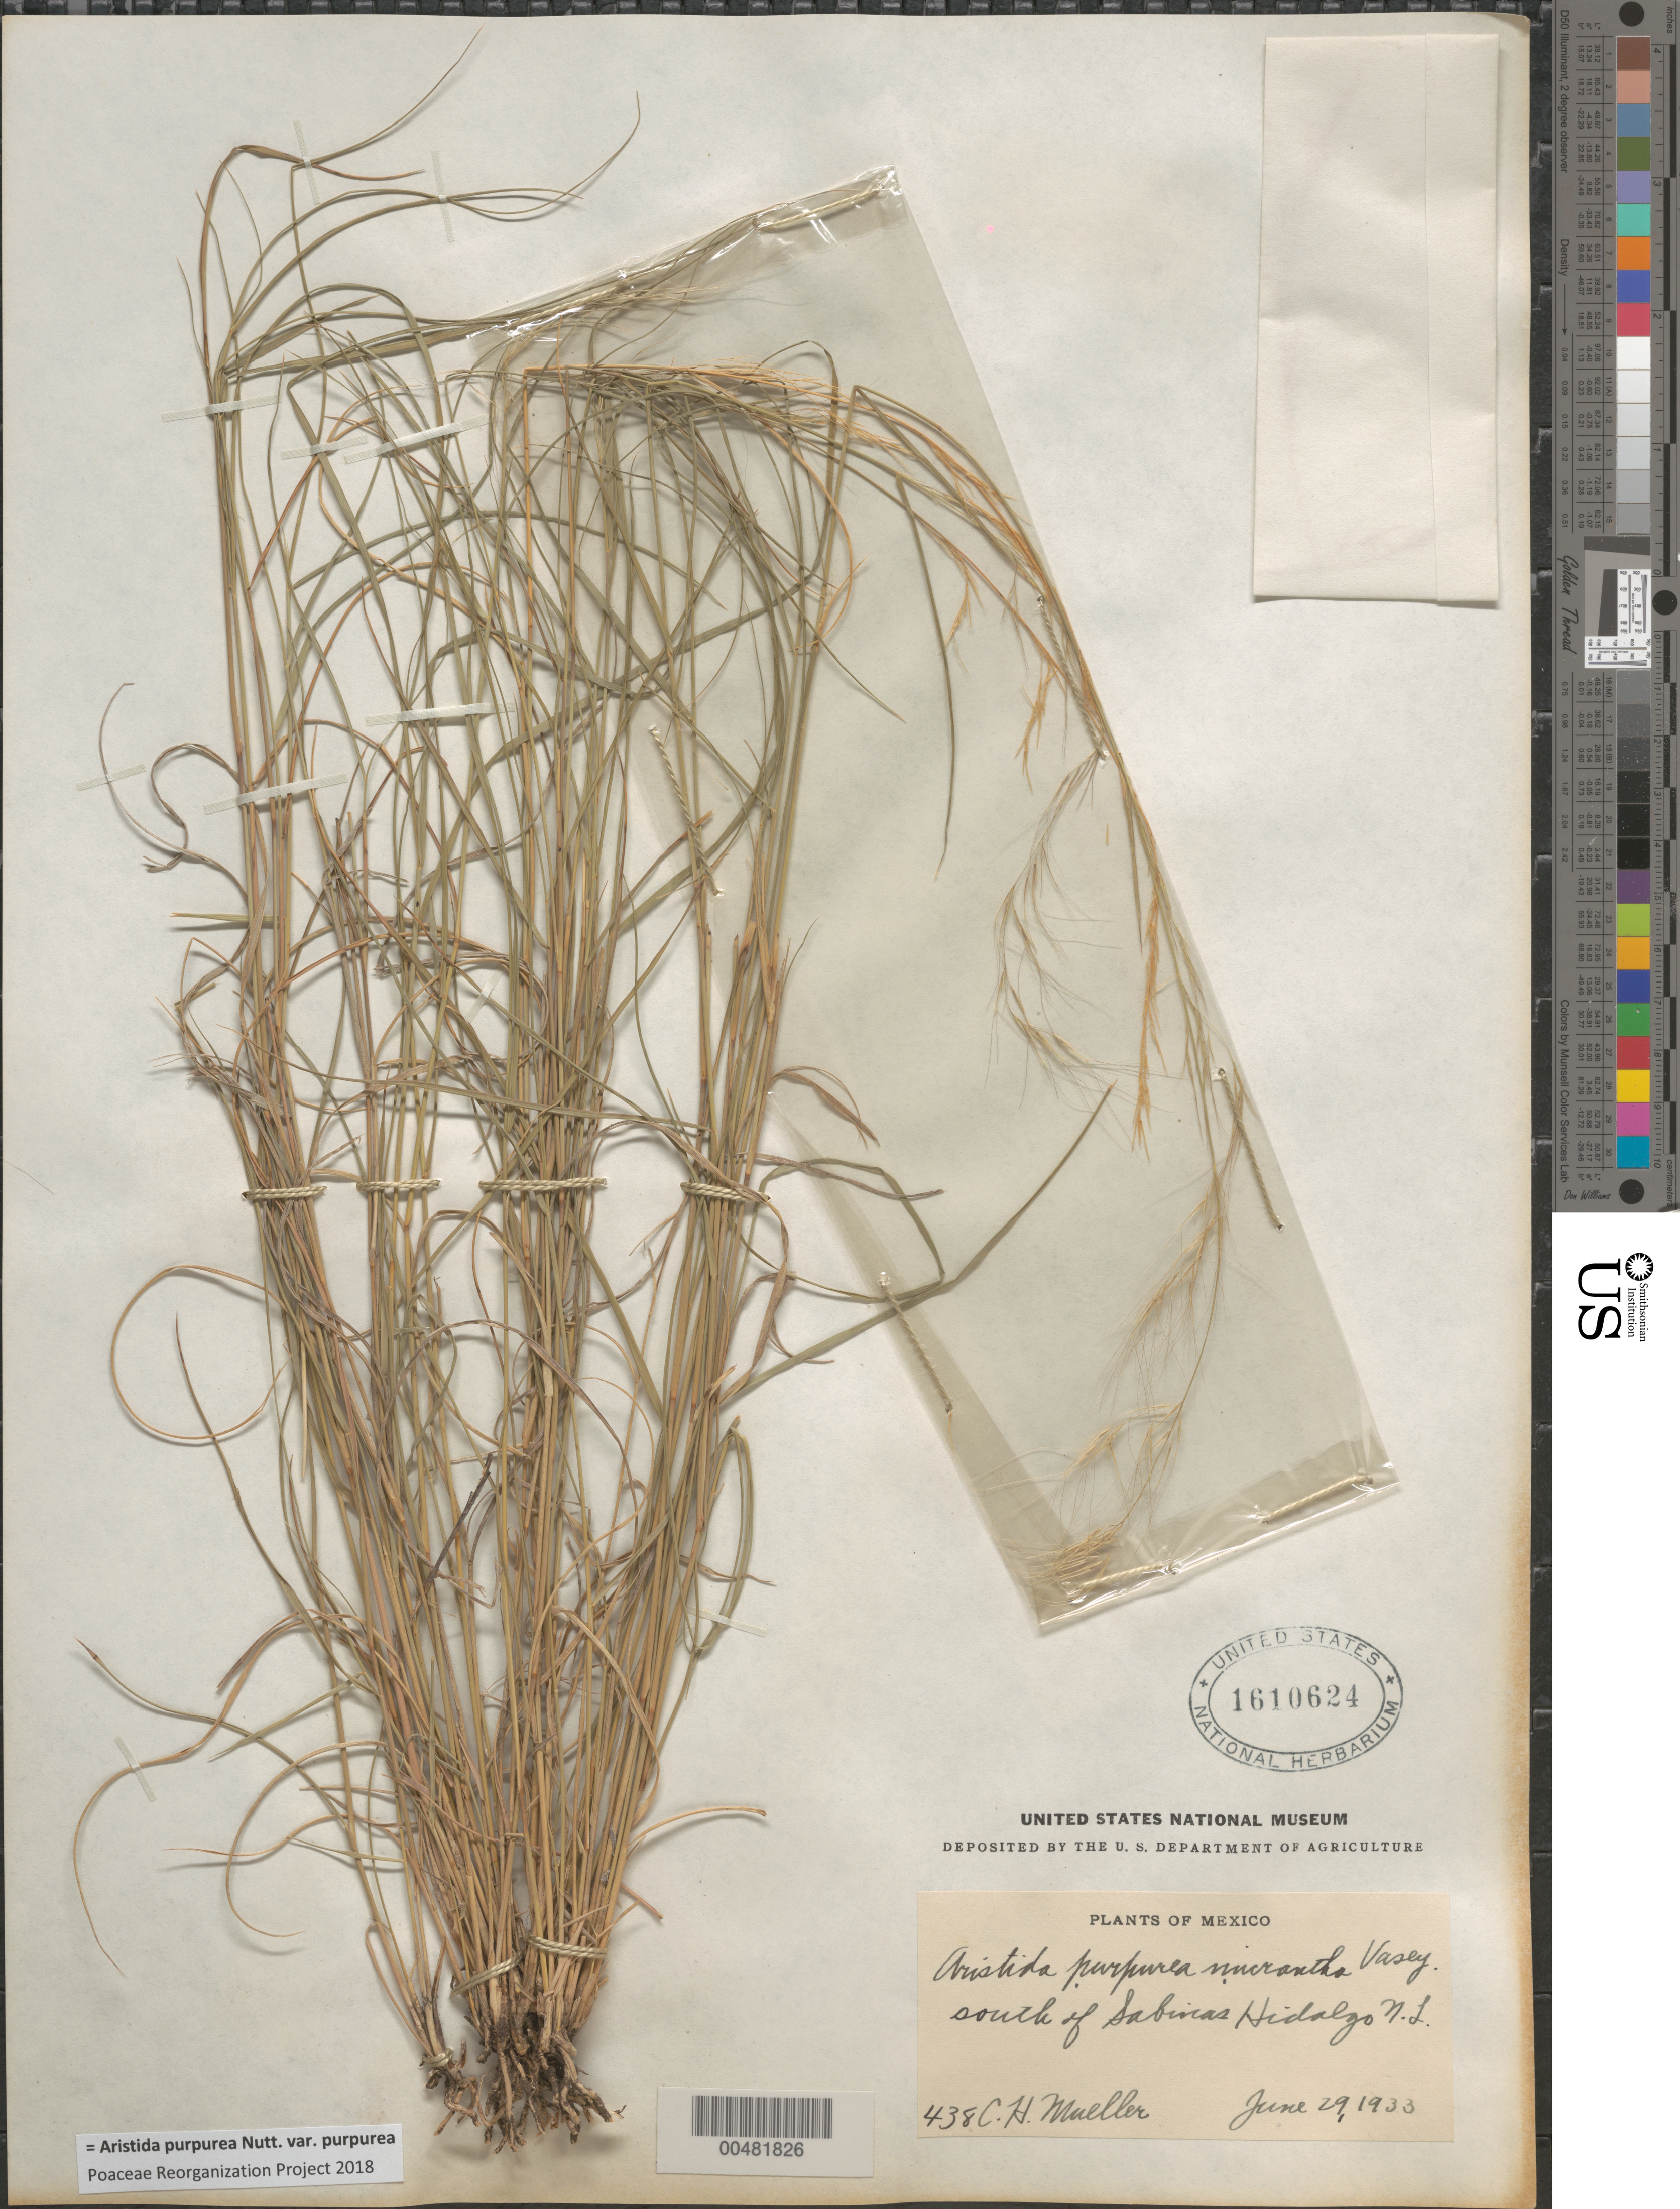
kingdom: Plantae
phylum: Tracheophyta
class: Liliopsida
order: Poales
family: Poaceae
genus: Aristida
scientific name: Aristida purpurea var. purpurea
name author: Nutt.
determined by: Poaceae Reorganization Project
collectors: C. H. Muller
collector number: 438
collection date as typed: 29 Jun 1933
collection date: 1933-06-29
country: Mexico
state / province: Nuevo León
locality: S of Hidalgo Sabinas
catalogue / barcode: US 1610624